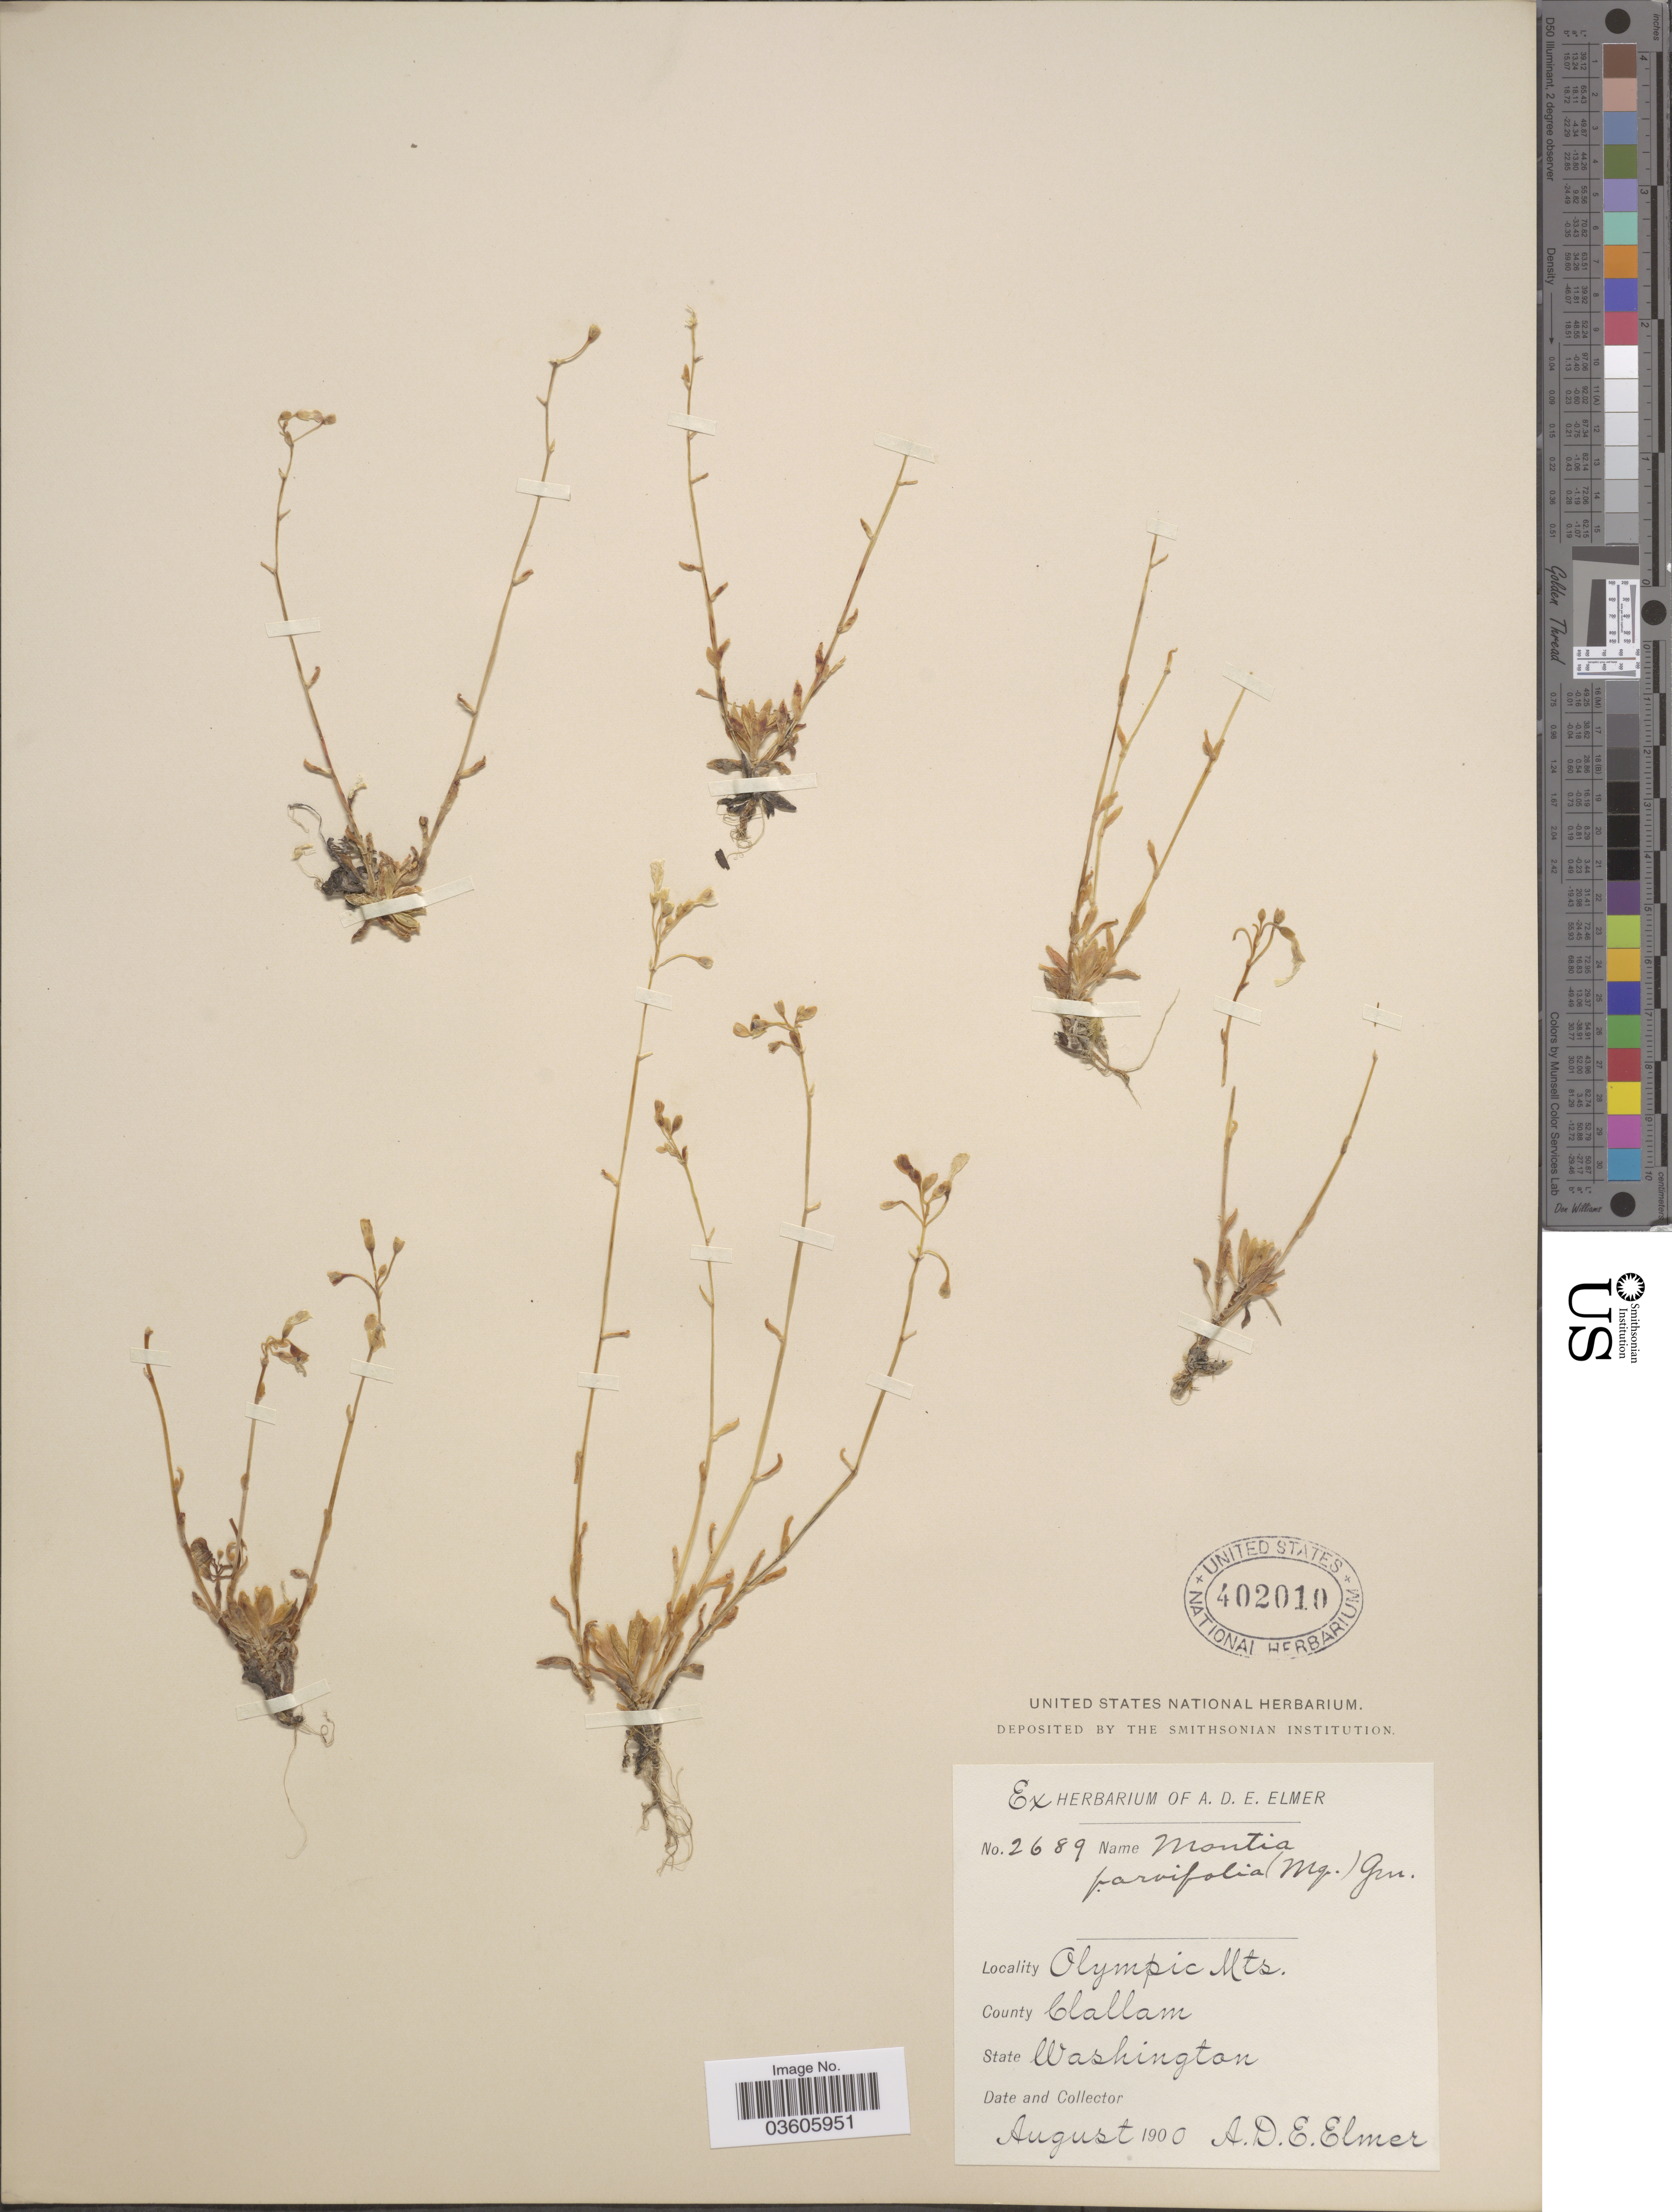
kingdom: Plantae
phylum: Tracheophyta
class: Magnoliopsida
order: Caryophyllales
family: Montiaceae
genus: Montia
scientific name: Montia parvifolia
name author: (Moc. ex DC.) Greene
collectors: A. D. E. Elmer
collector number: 2689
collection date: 1900-08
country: United States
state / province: Washington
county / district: Clallam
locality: Olympic Mts. County Clallam.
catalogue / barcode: US 402010